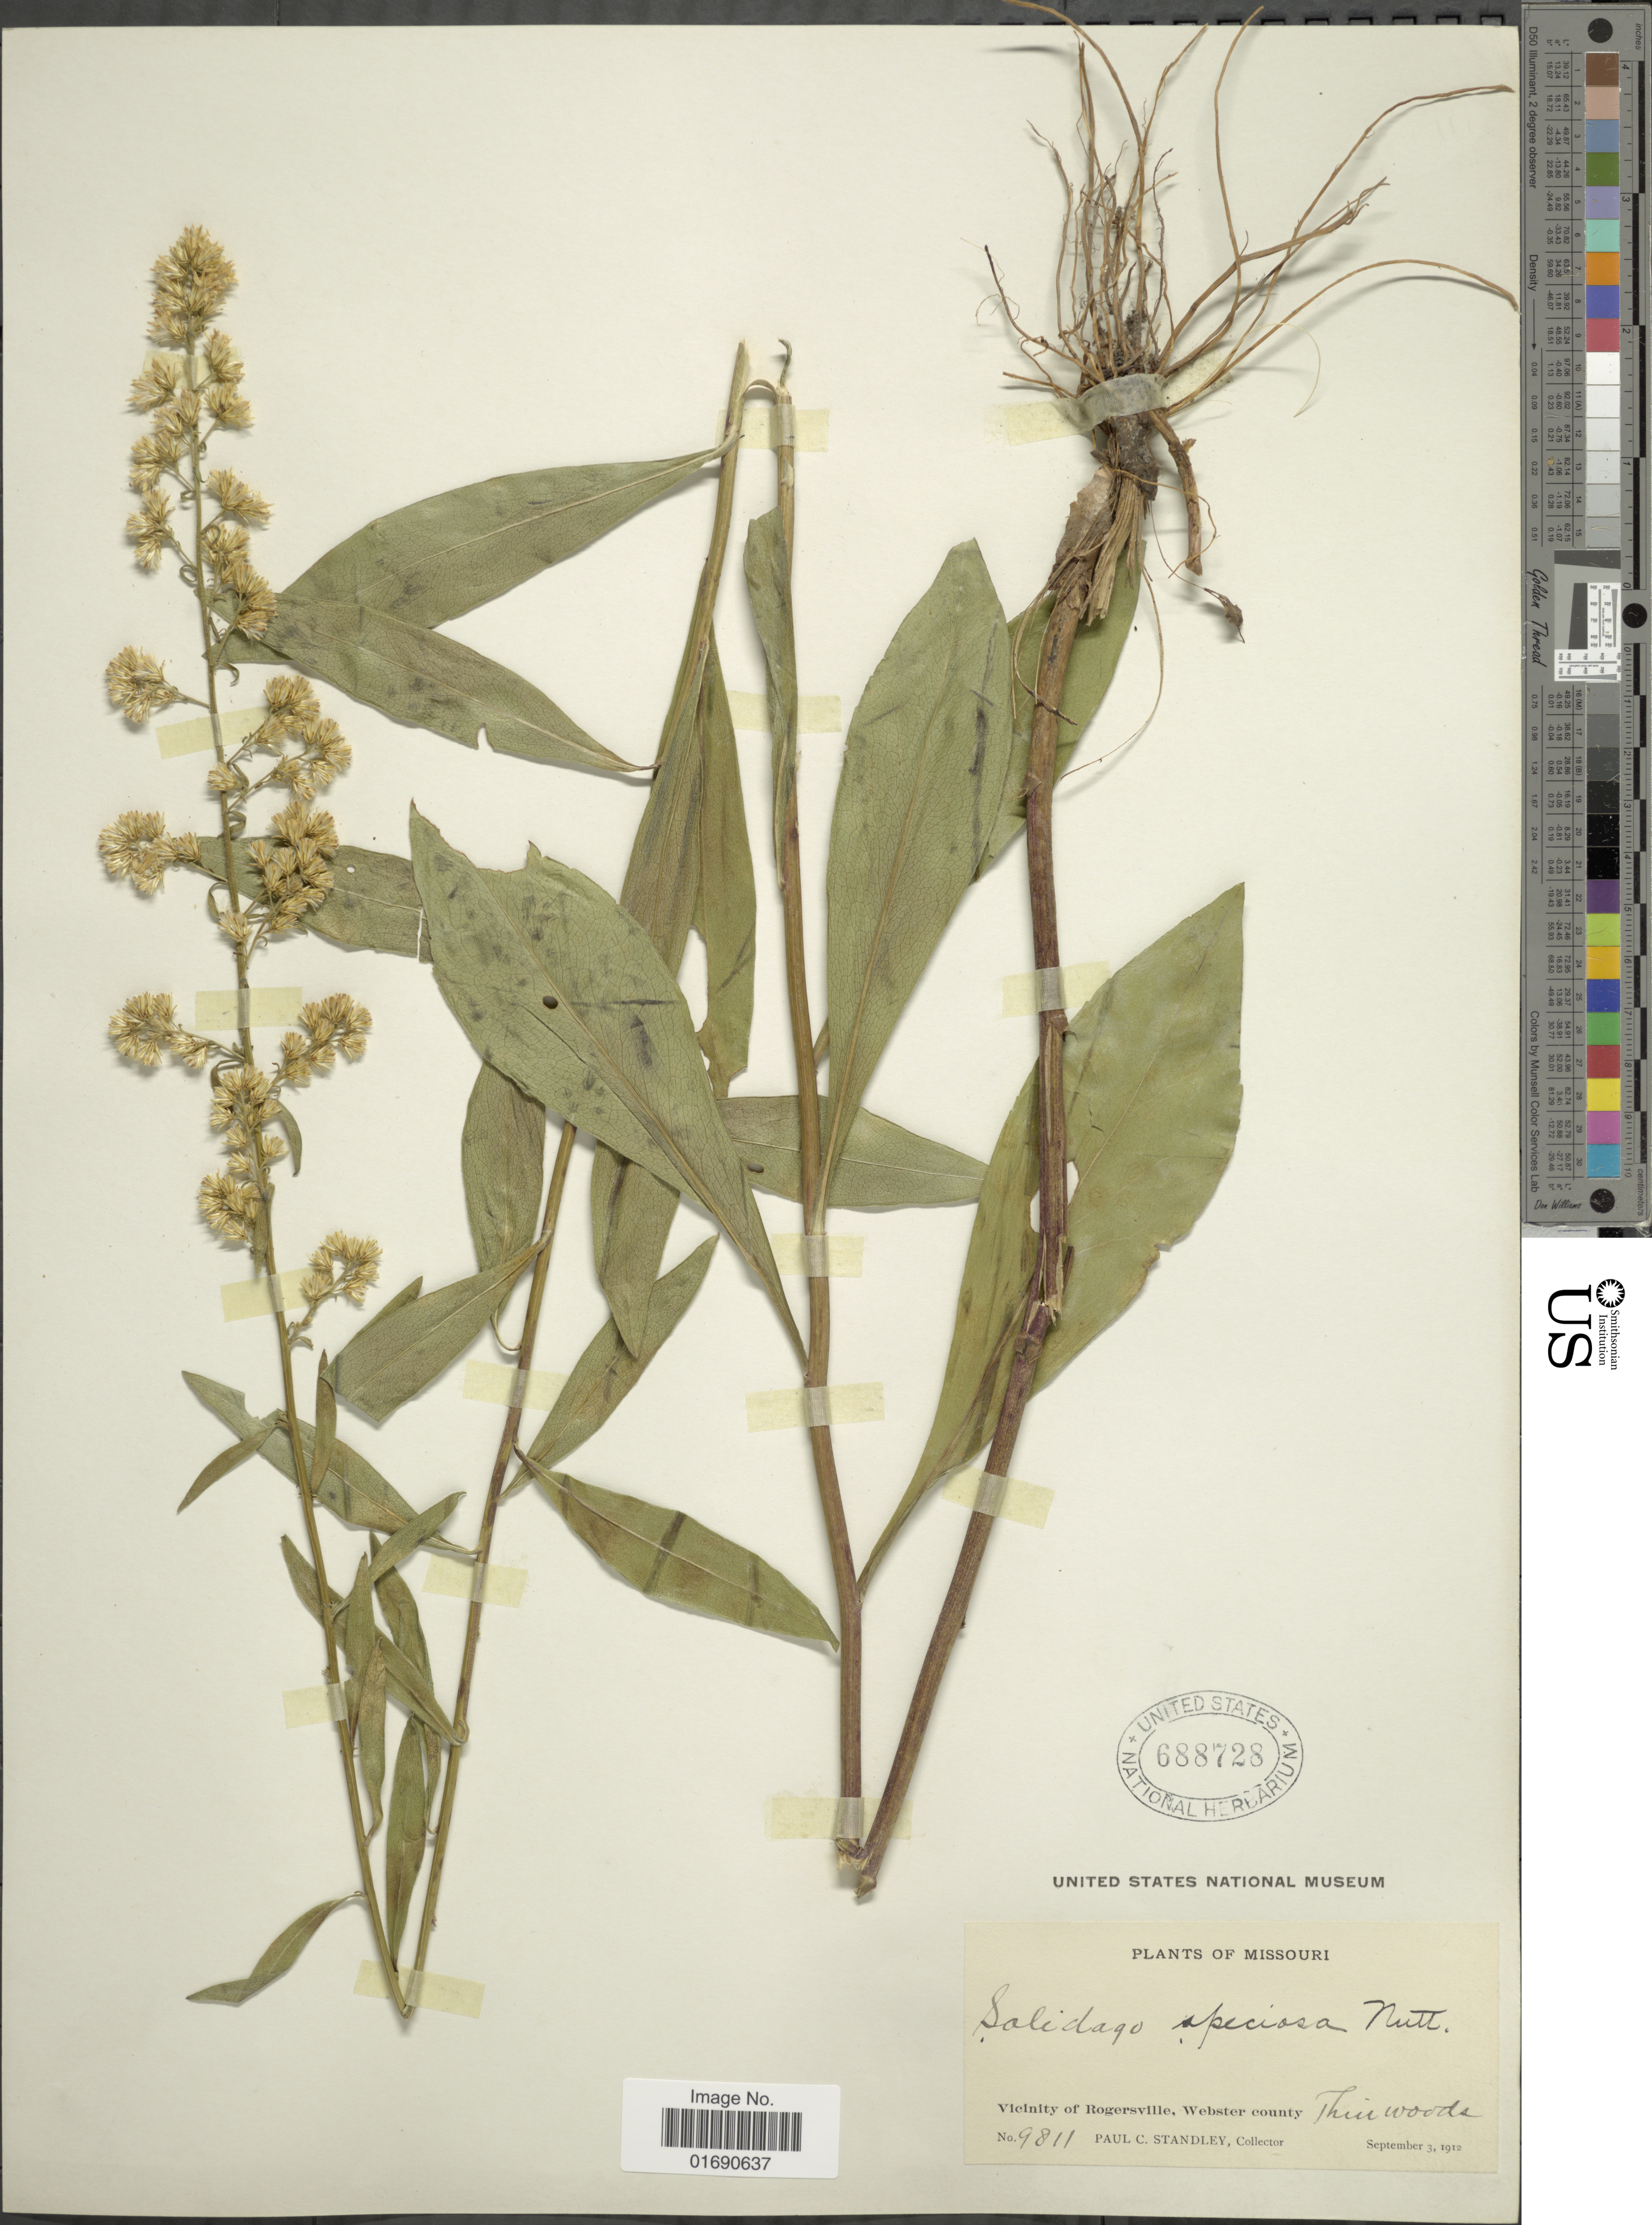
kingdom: Plantae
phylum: Tracheophyta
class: Magnoliopsida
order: Asterales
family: Asteraceae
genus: Solidago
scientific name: Solidago speciosa var. angustata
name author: Torr. & A. Gray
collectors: P. C. Standley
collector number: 9811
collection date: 1912-09-03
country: United States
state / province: Missouri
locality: Vciinity of Rogersville, Webster county, Thinwoods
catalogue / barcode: US 688728